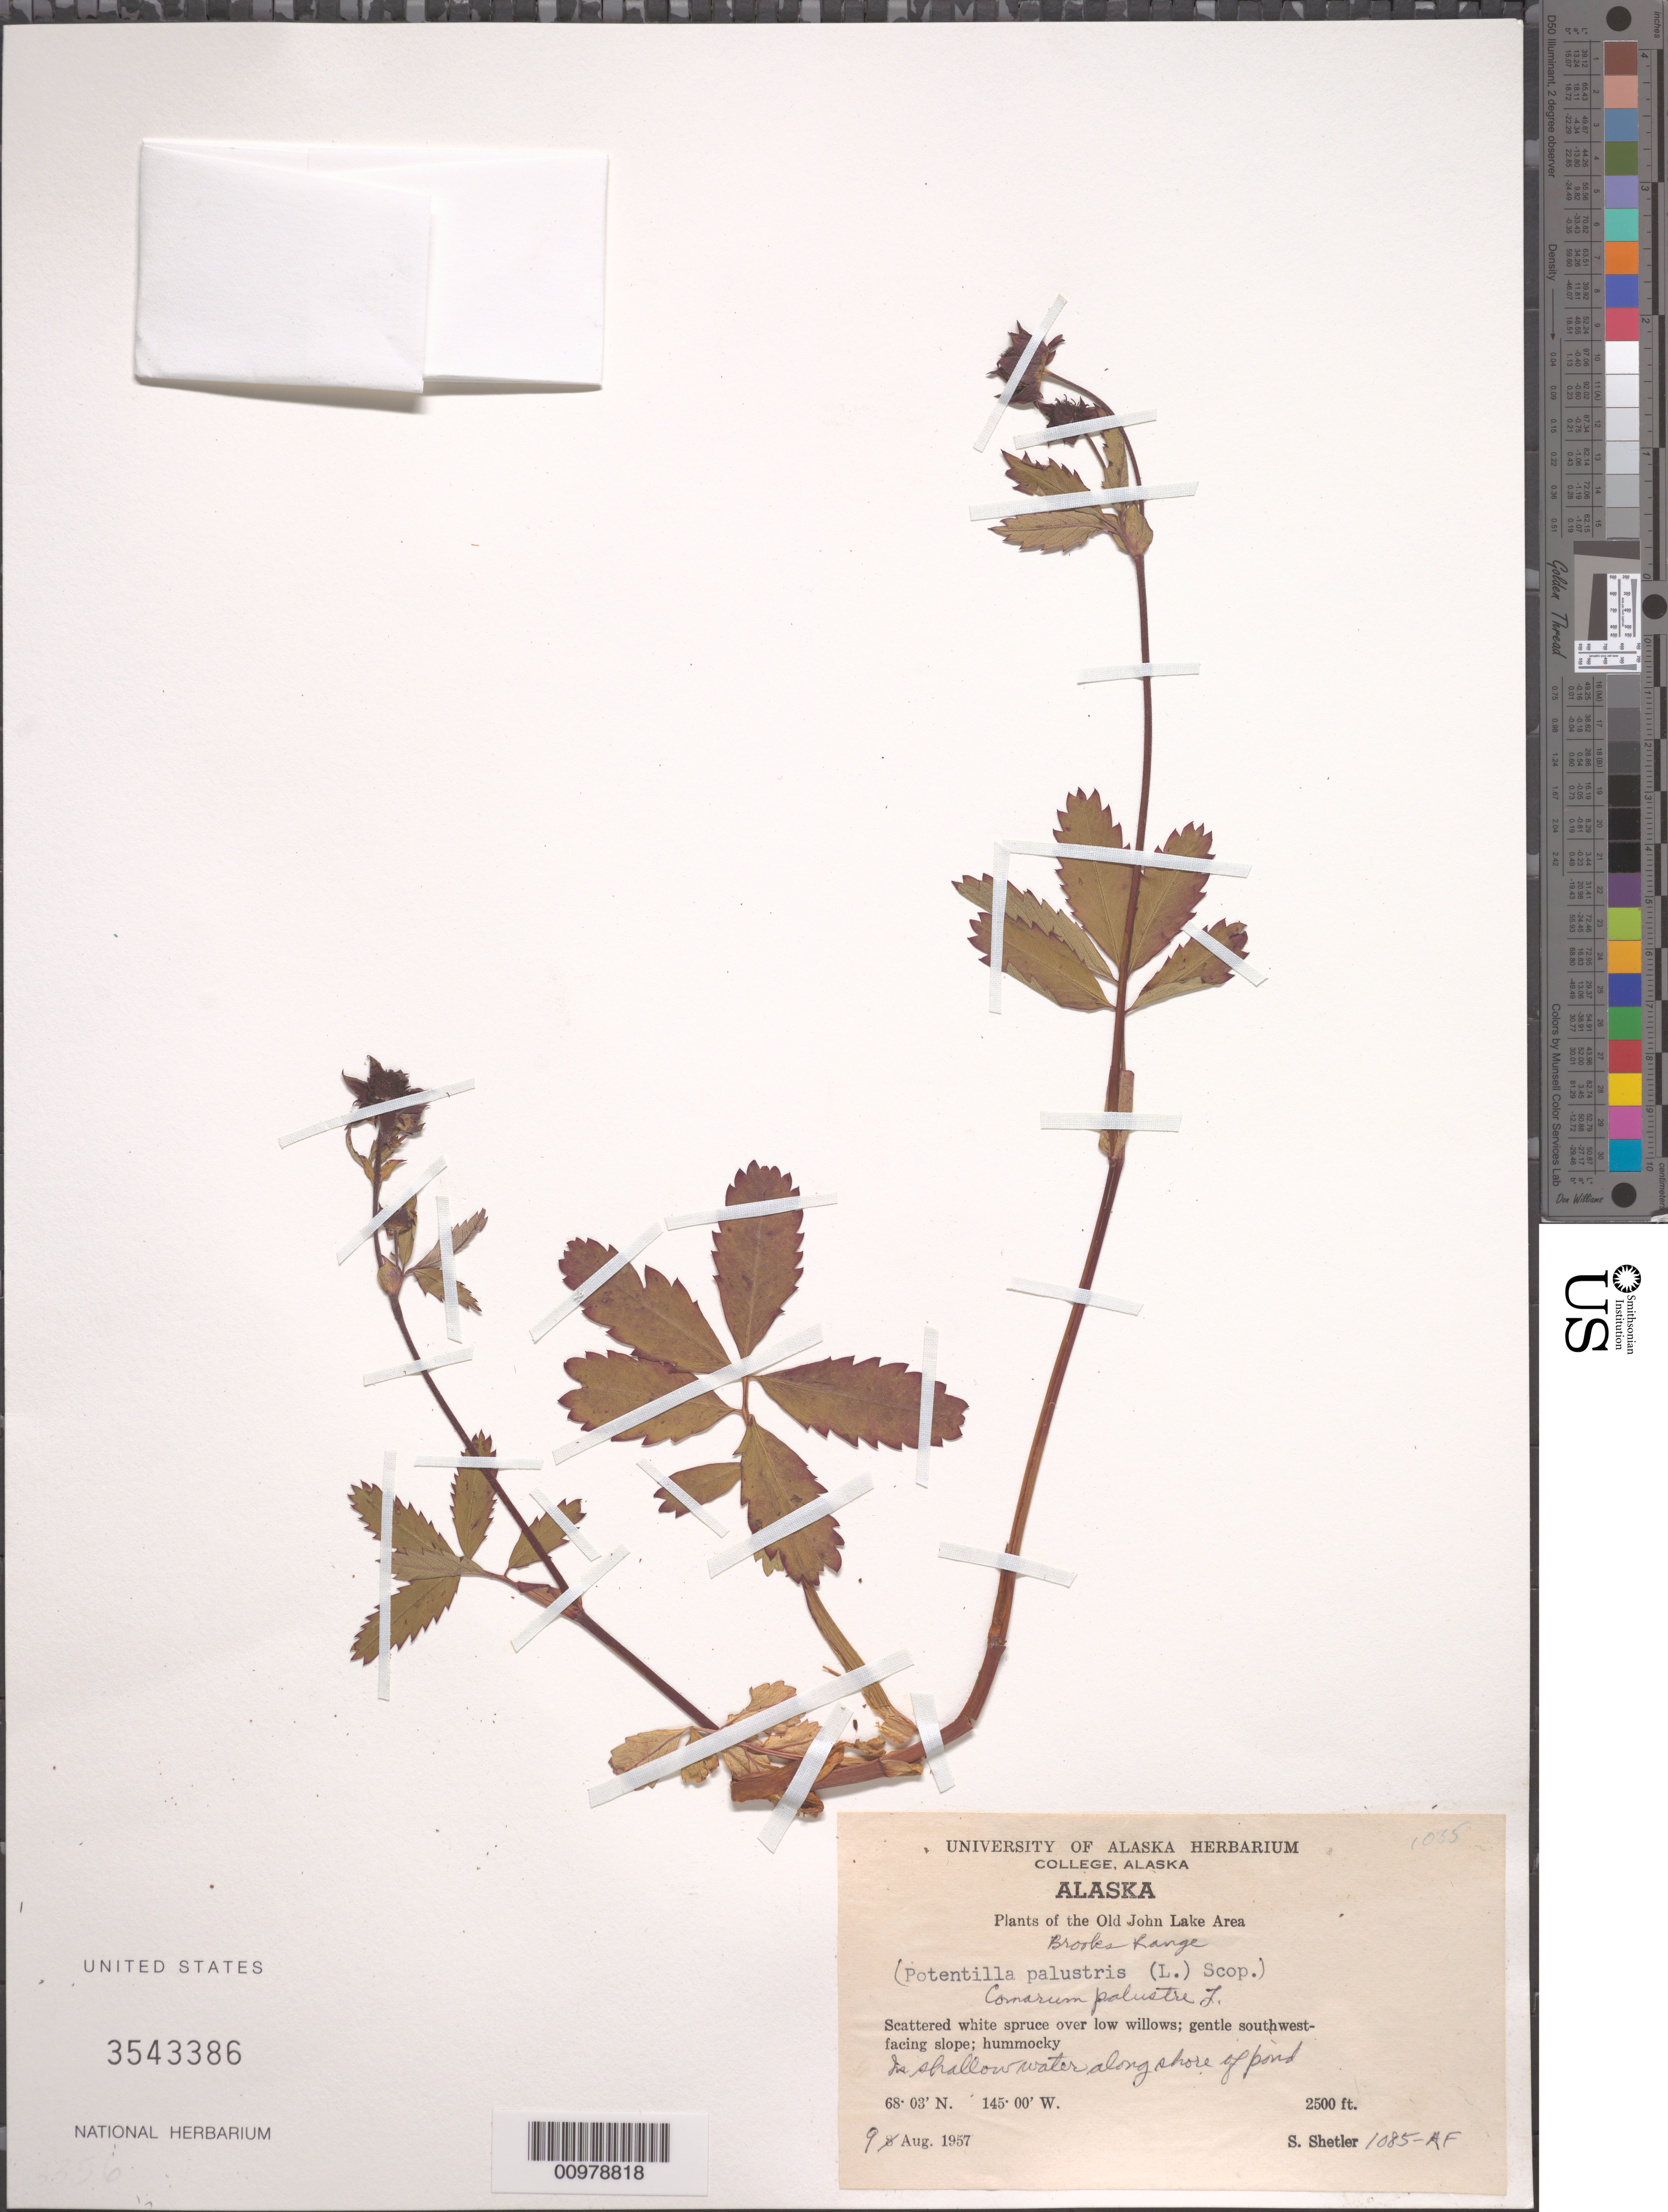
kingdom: Plantae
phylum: Tracheophyta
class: Magnoliopsida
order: Rosales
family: Rosaceae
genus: Comarum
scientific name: Comarum palustre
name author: L.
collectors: S. Shetler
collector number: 1085-AF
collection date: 1957-08-09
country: United States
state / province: Alaska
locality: Old John Lake Area. Brooks Range.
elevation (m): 762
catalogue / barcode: US 3543386